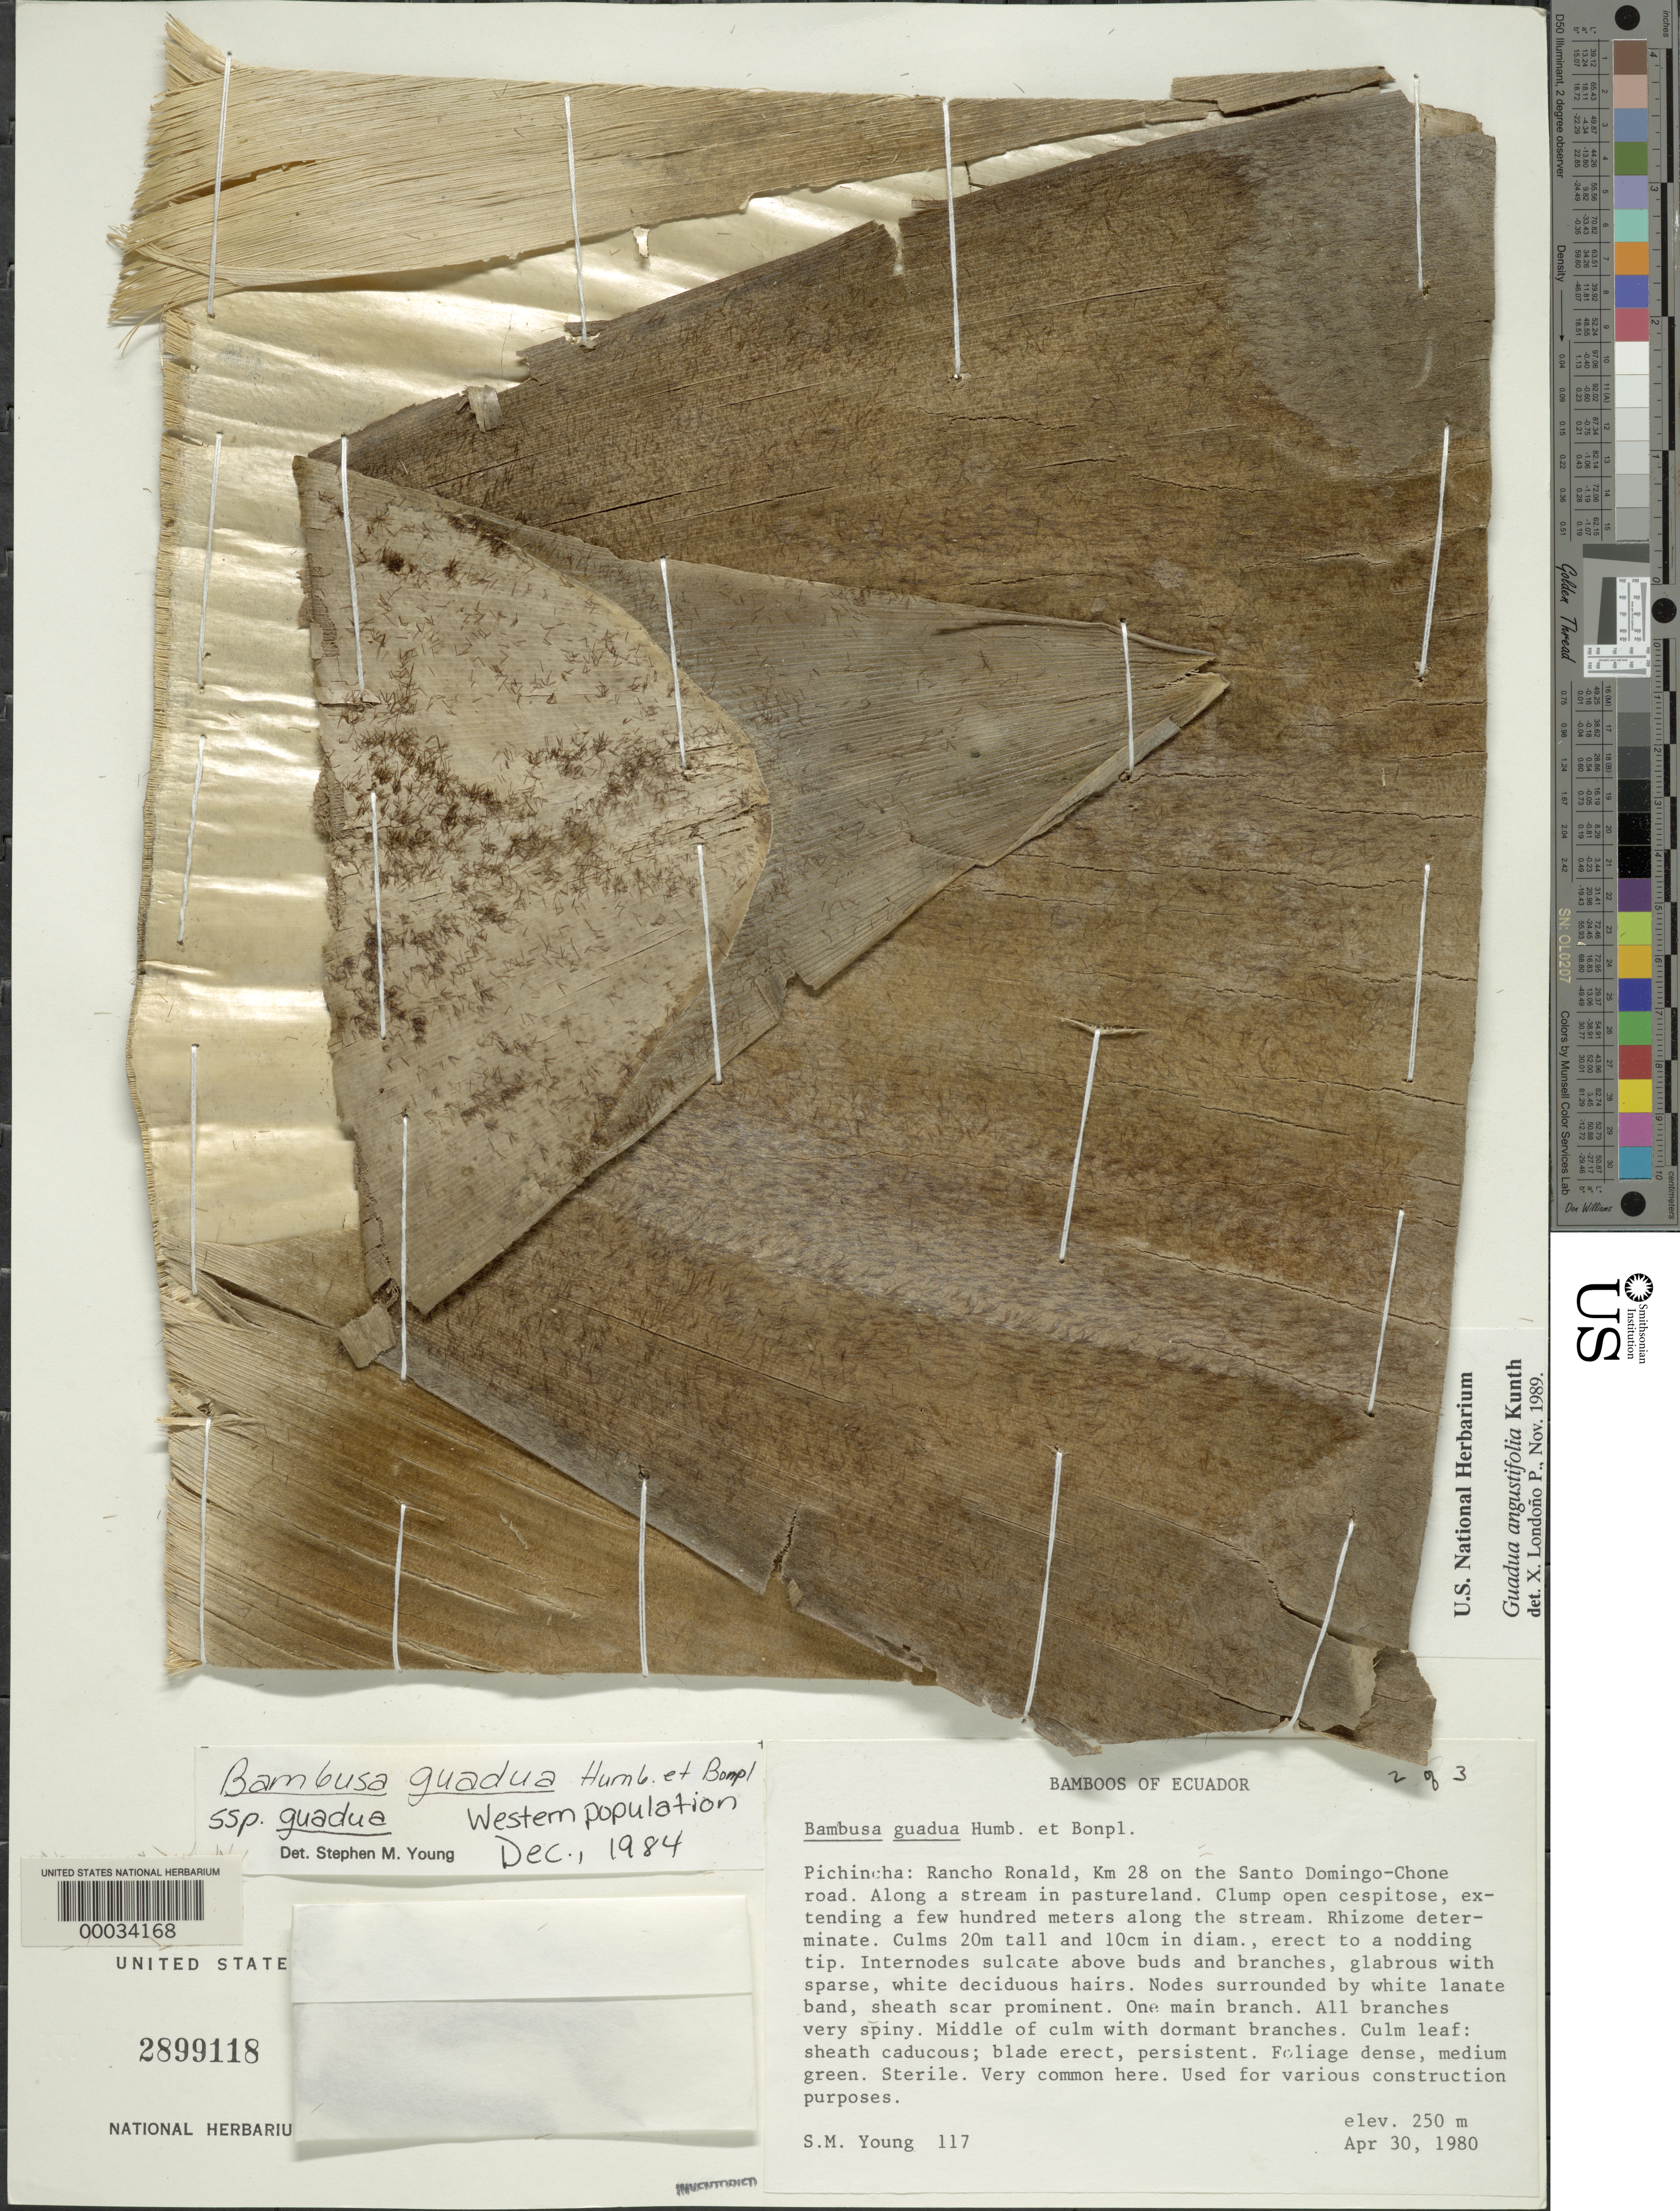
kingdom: Plantae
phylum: Tracheophyta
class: Liliopsida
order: Poales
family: Poaceae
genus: Guadua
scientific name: Guadua angustifolia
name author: Kunth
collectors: S. Young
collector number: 117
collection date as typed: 30 Apr 1980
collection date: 1980-04-30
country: Ecuador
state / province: Pichincha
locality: Rancho ronald, km 28, Santo Domingo-chOneroad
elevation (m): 250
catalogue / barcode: US 2899118